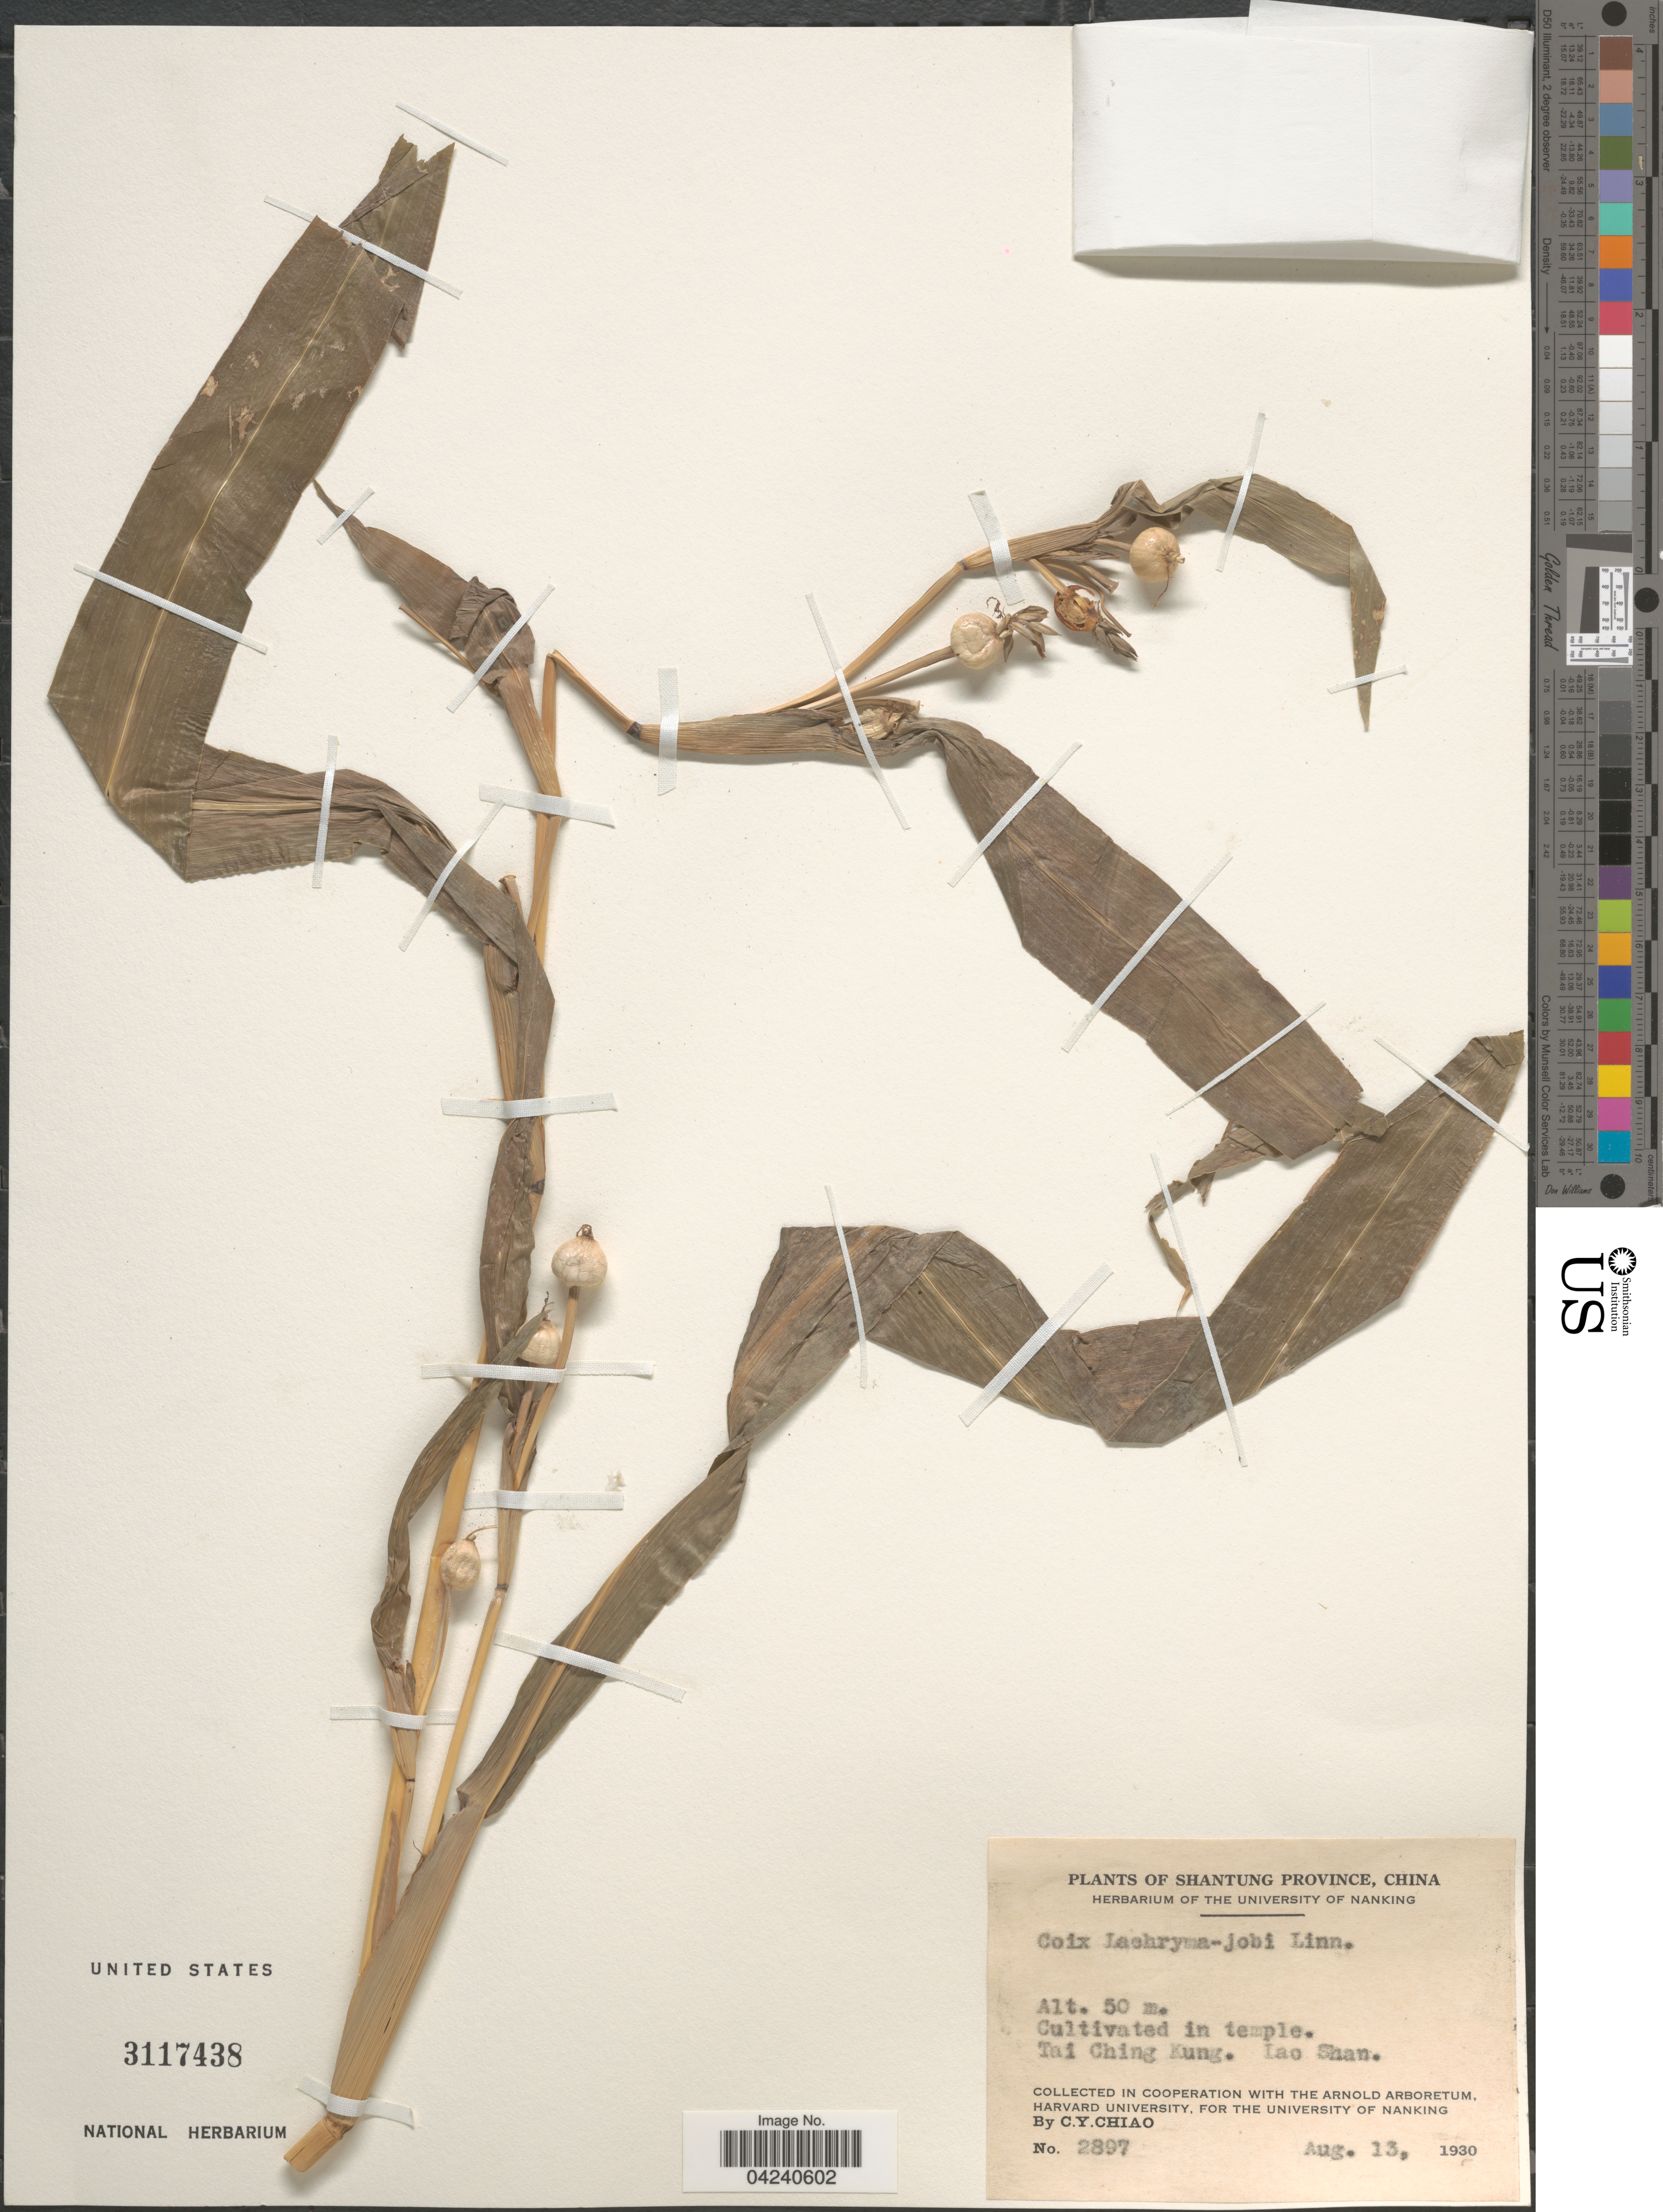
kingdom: Plantae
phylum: Tracheophyta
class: Liliopsida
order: Poales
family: Poaceae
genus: Coix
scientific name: Coix lacryma-jobi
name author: L.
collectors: C. Y. Chiao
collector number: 2897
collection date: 1930-08-13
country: China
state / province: Shandong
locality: Shantung Province. In temple. Tai Ching Kung. Lao Shan.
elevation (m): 50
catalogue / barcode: US 3117438